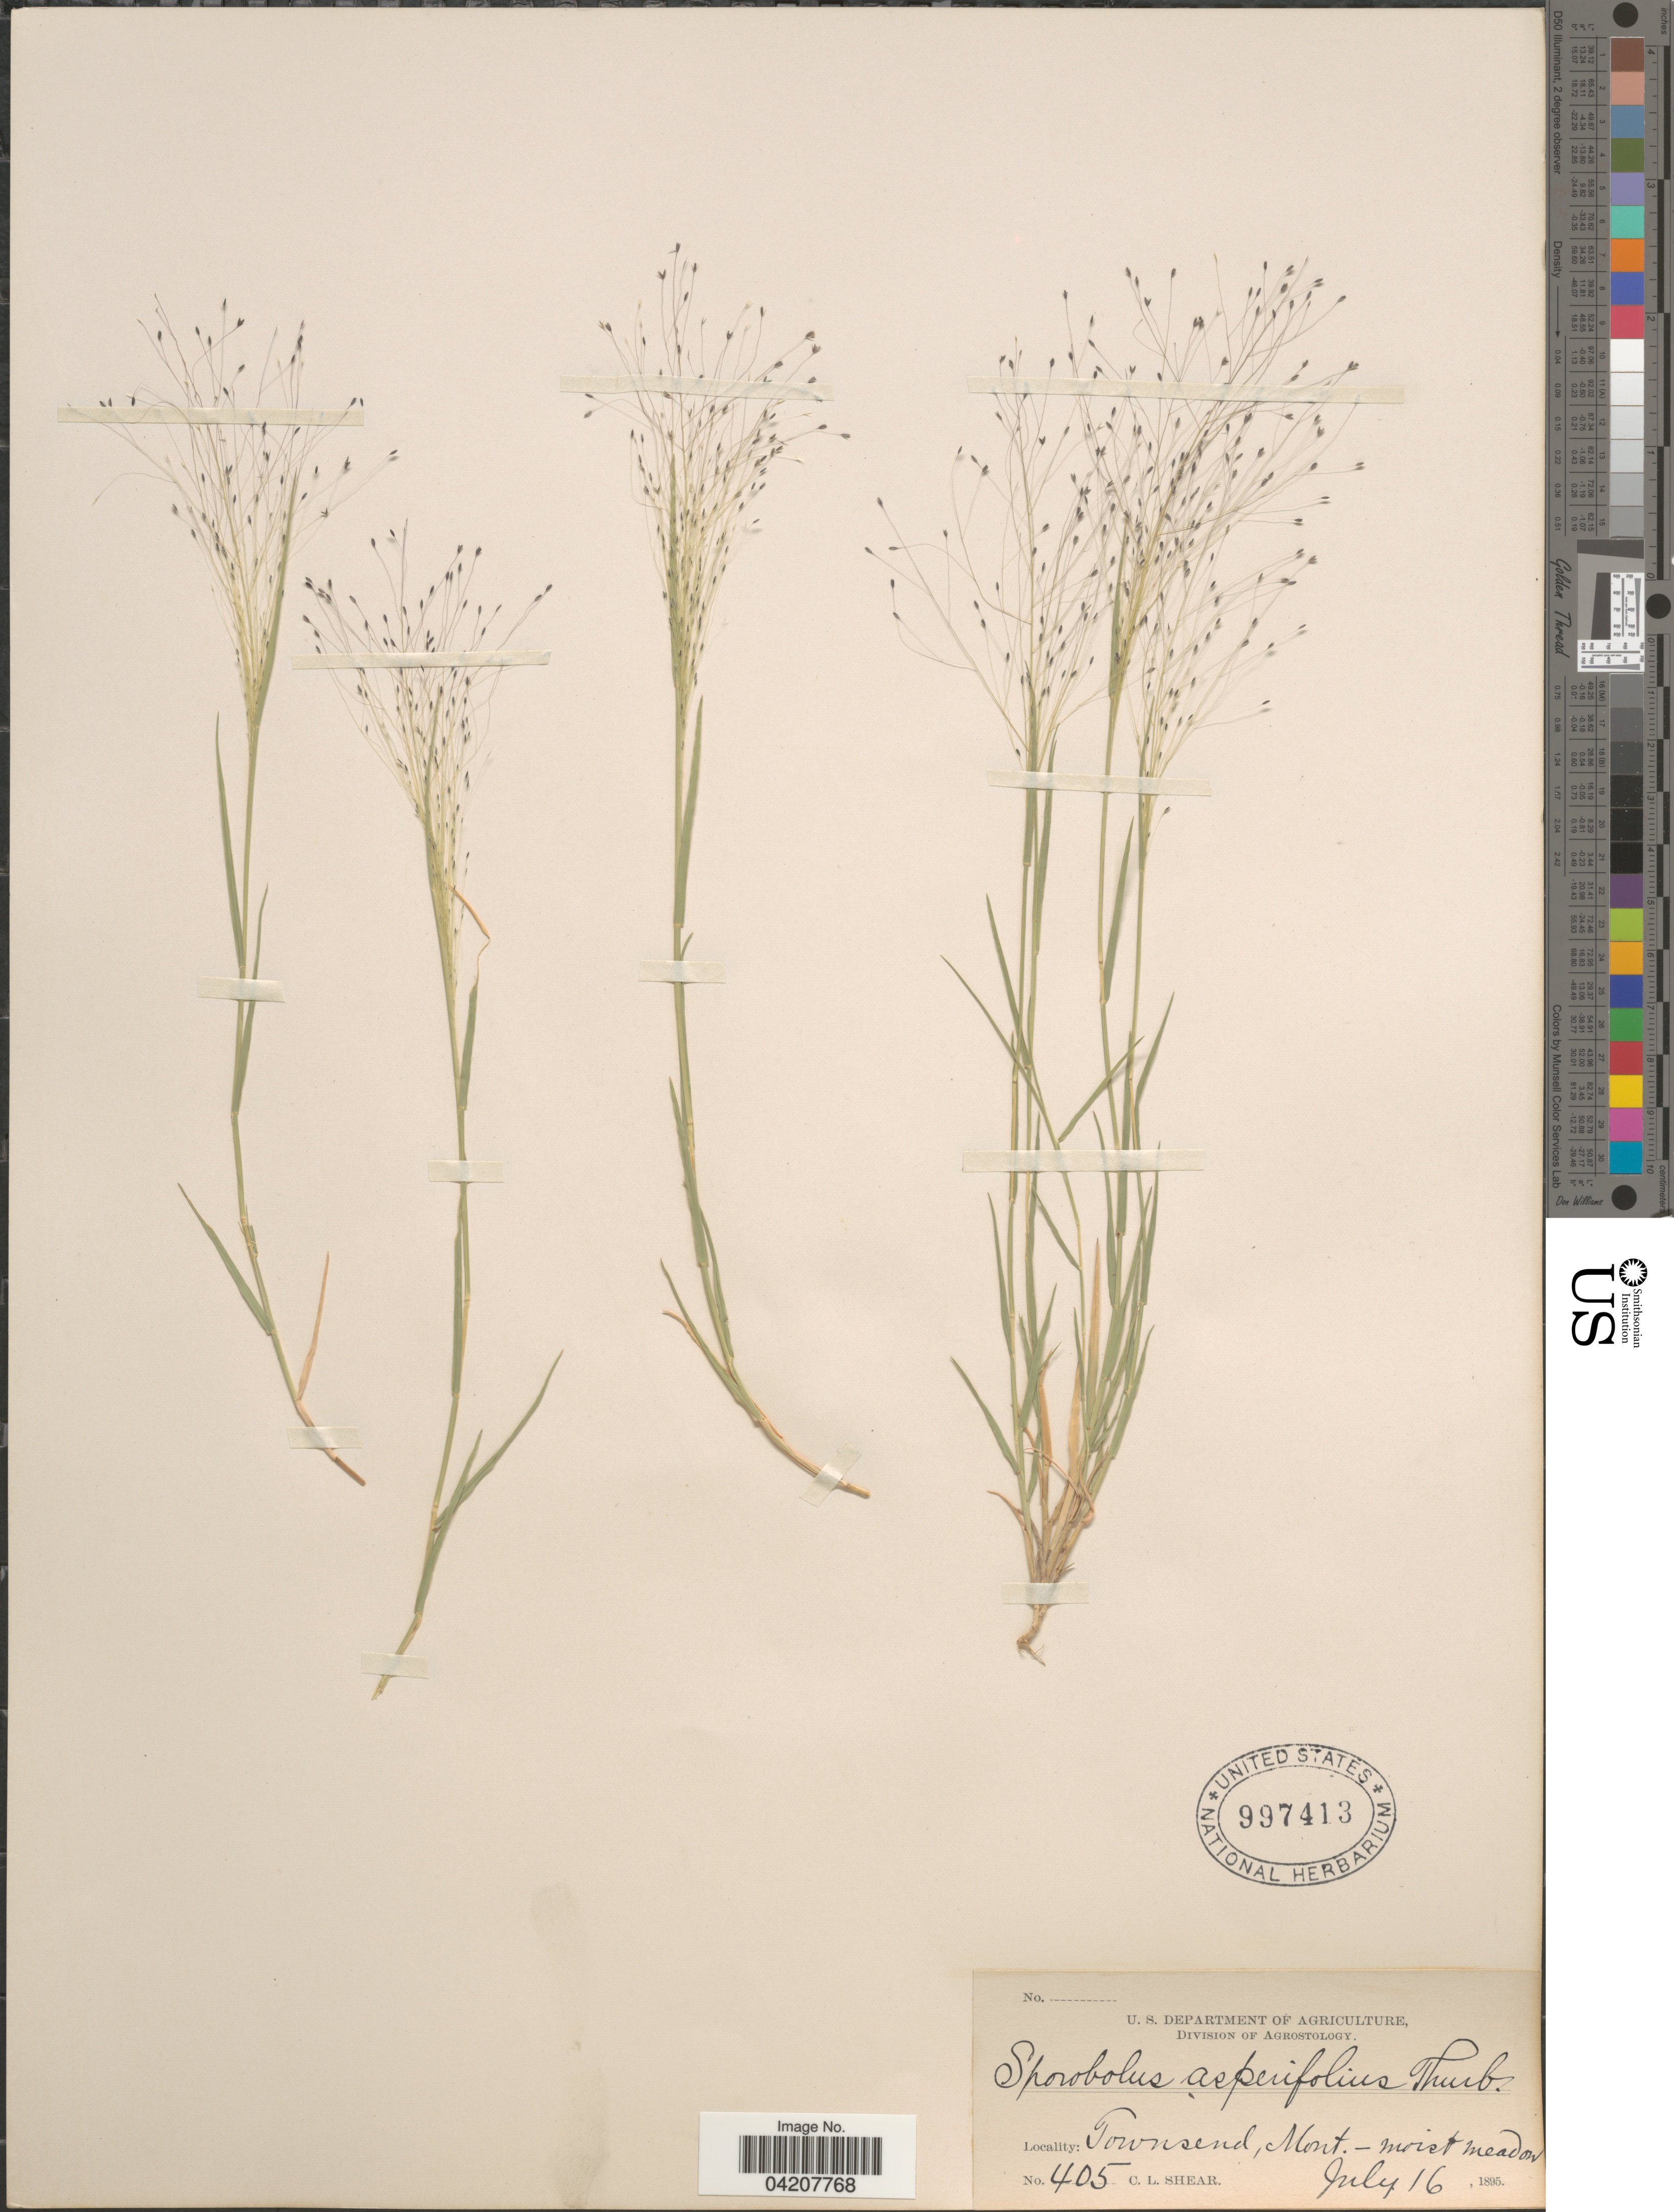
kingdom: Plantae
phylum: Tracheophyta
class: Liliopsida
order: Poales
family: Poaceae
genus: Muhlenbergia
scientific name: Muhlenbergia asperifolia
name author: (Nees & Meyen ex Trin.) Parodi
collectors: C. L. Shear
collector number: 405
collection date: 1895-07-16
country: United States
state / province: Montana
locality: Townsend.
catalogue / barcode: US 997413